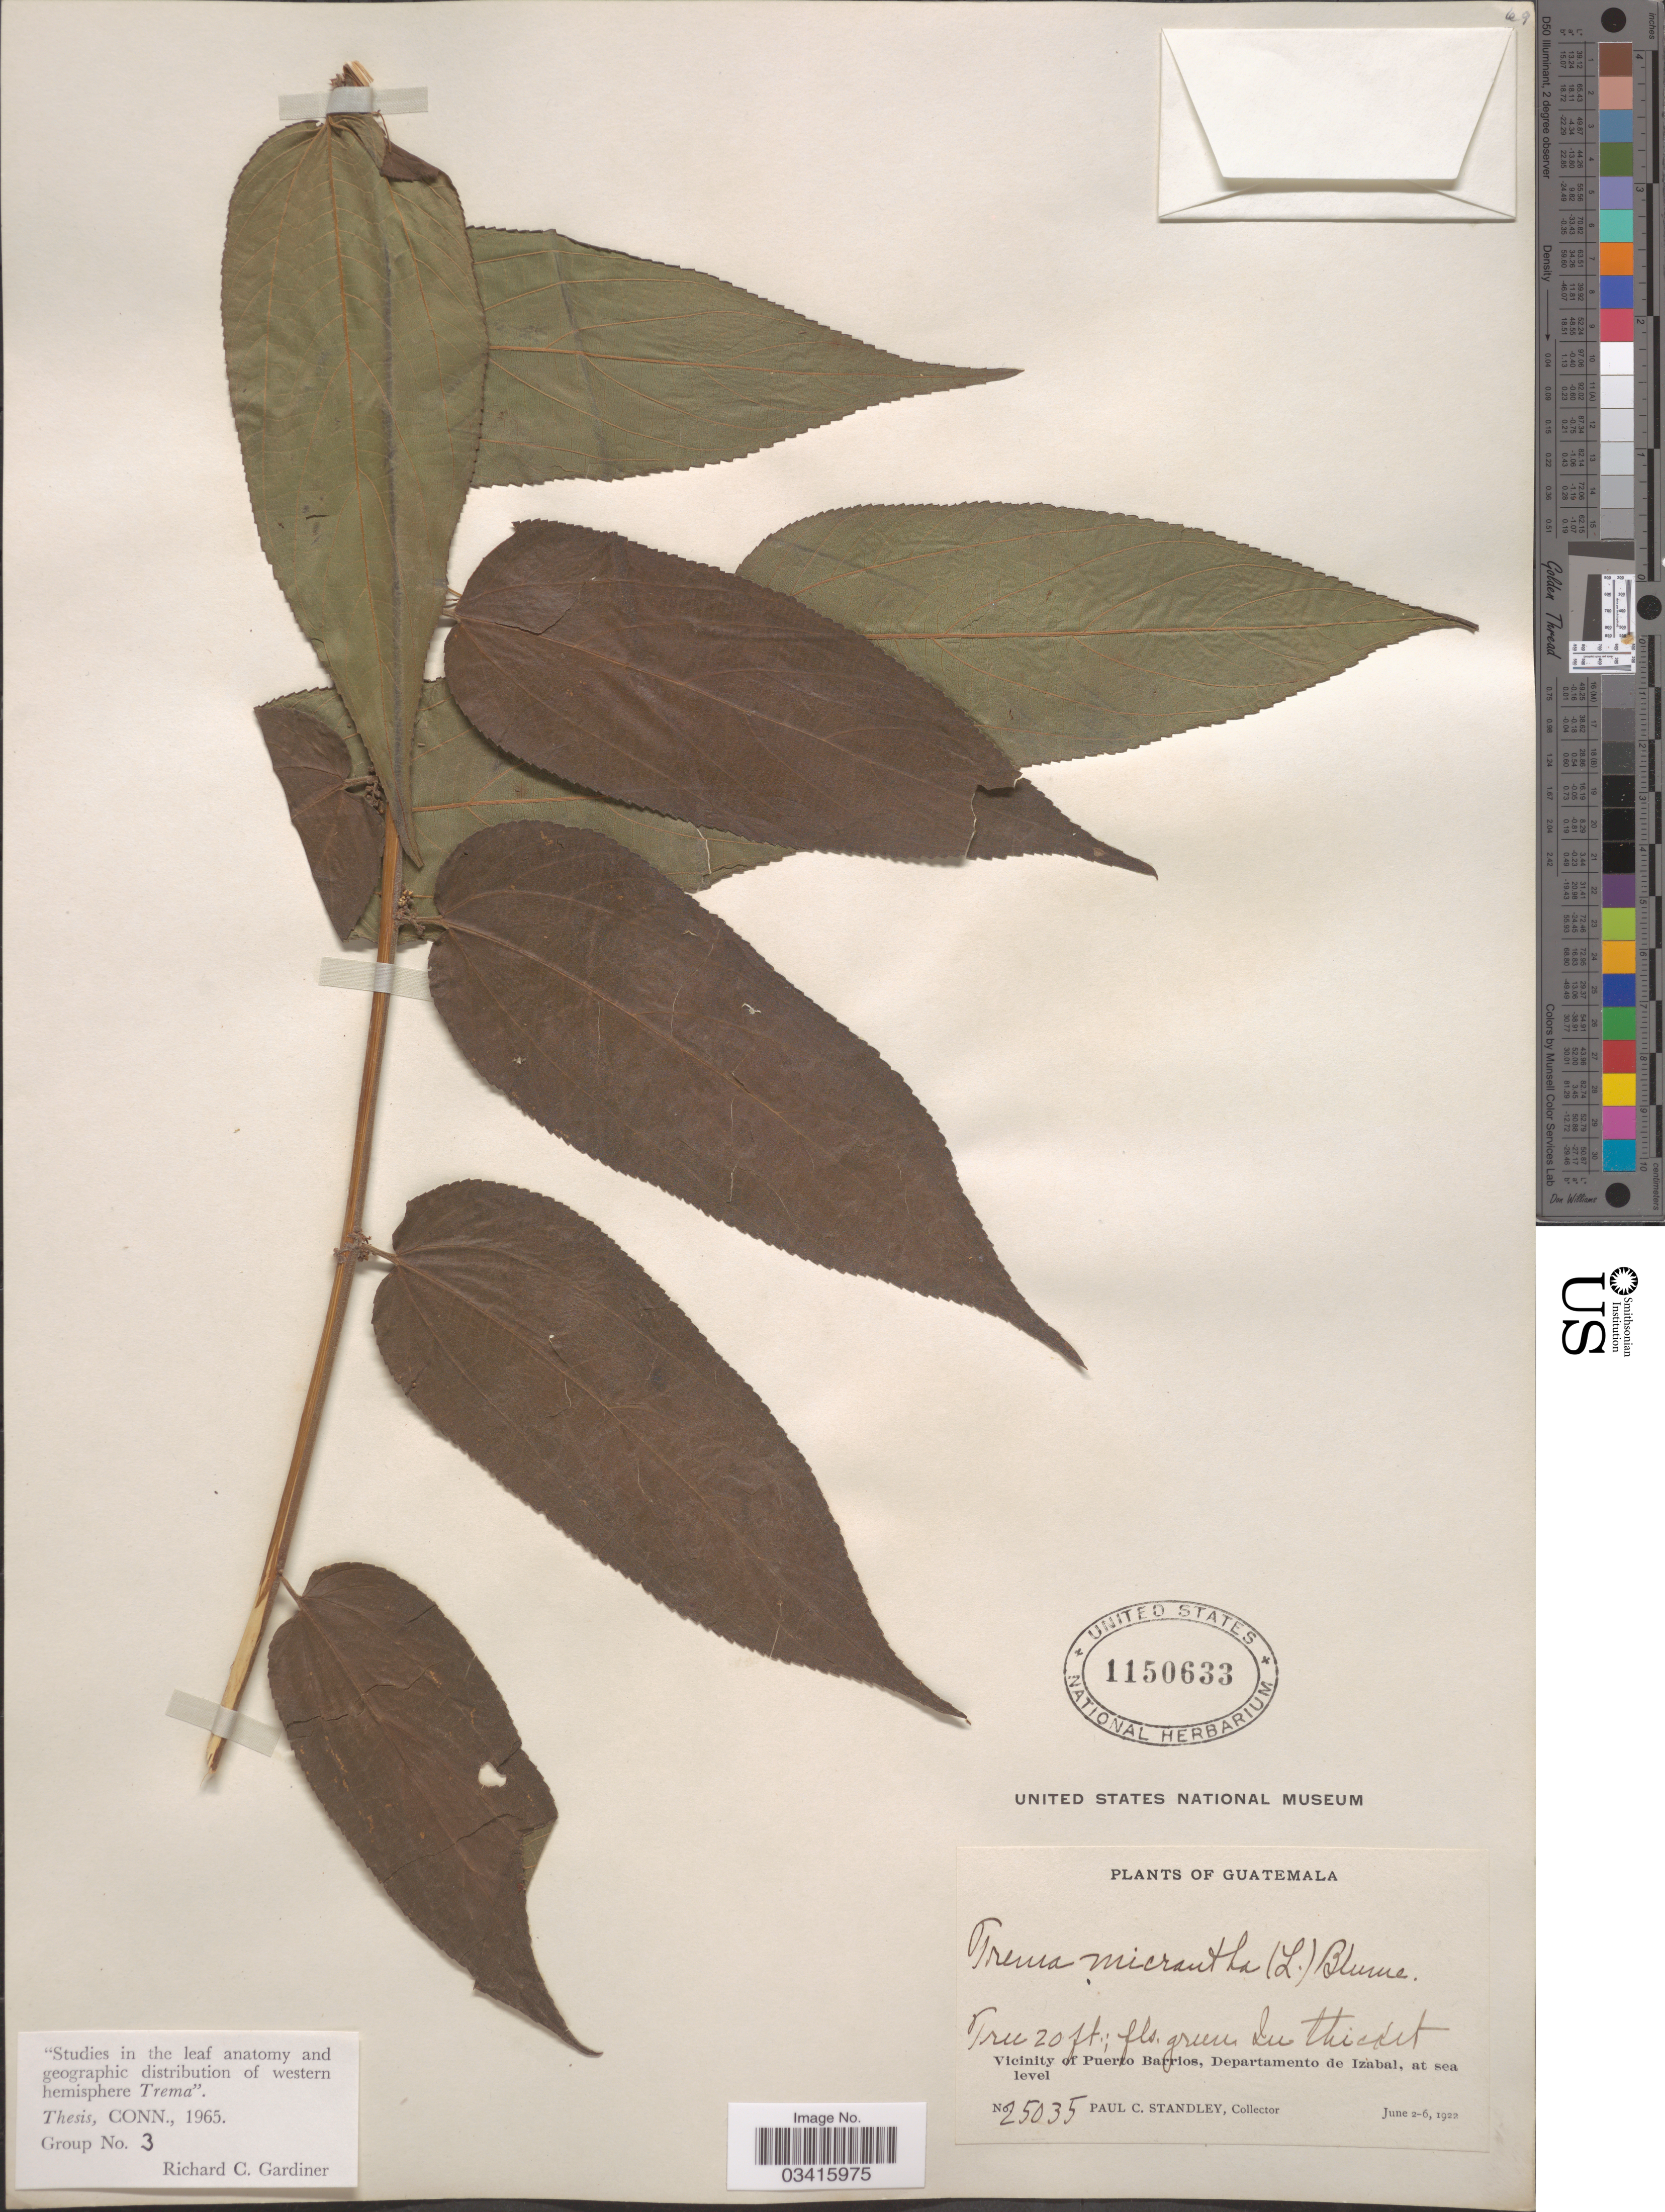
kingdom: Plantae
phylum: Tracheophyta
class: Magnoliopsida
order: Rosales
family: Cannabaceae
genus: Trema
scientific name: Trema micranthum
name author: (L.) Blume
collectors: P. C. Standley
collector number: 25035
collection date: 1922-06-02/1922-06-06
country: Guatemala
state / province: Izabal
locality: Vicinity of Puerto Barrios, Departamento de Izabal.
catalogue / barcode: US 1150633